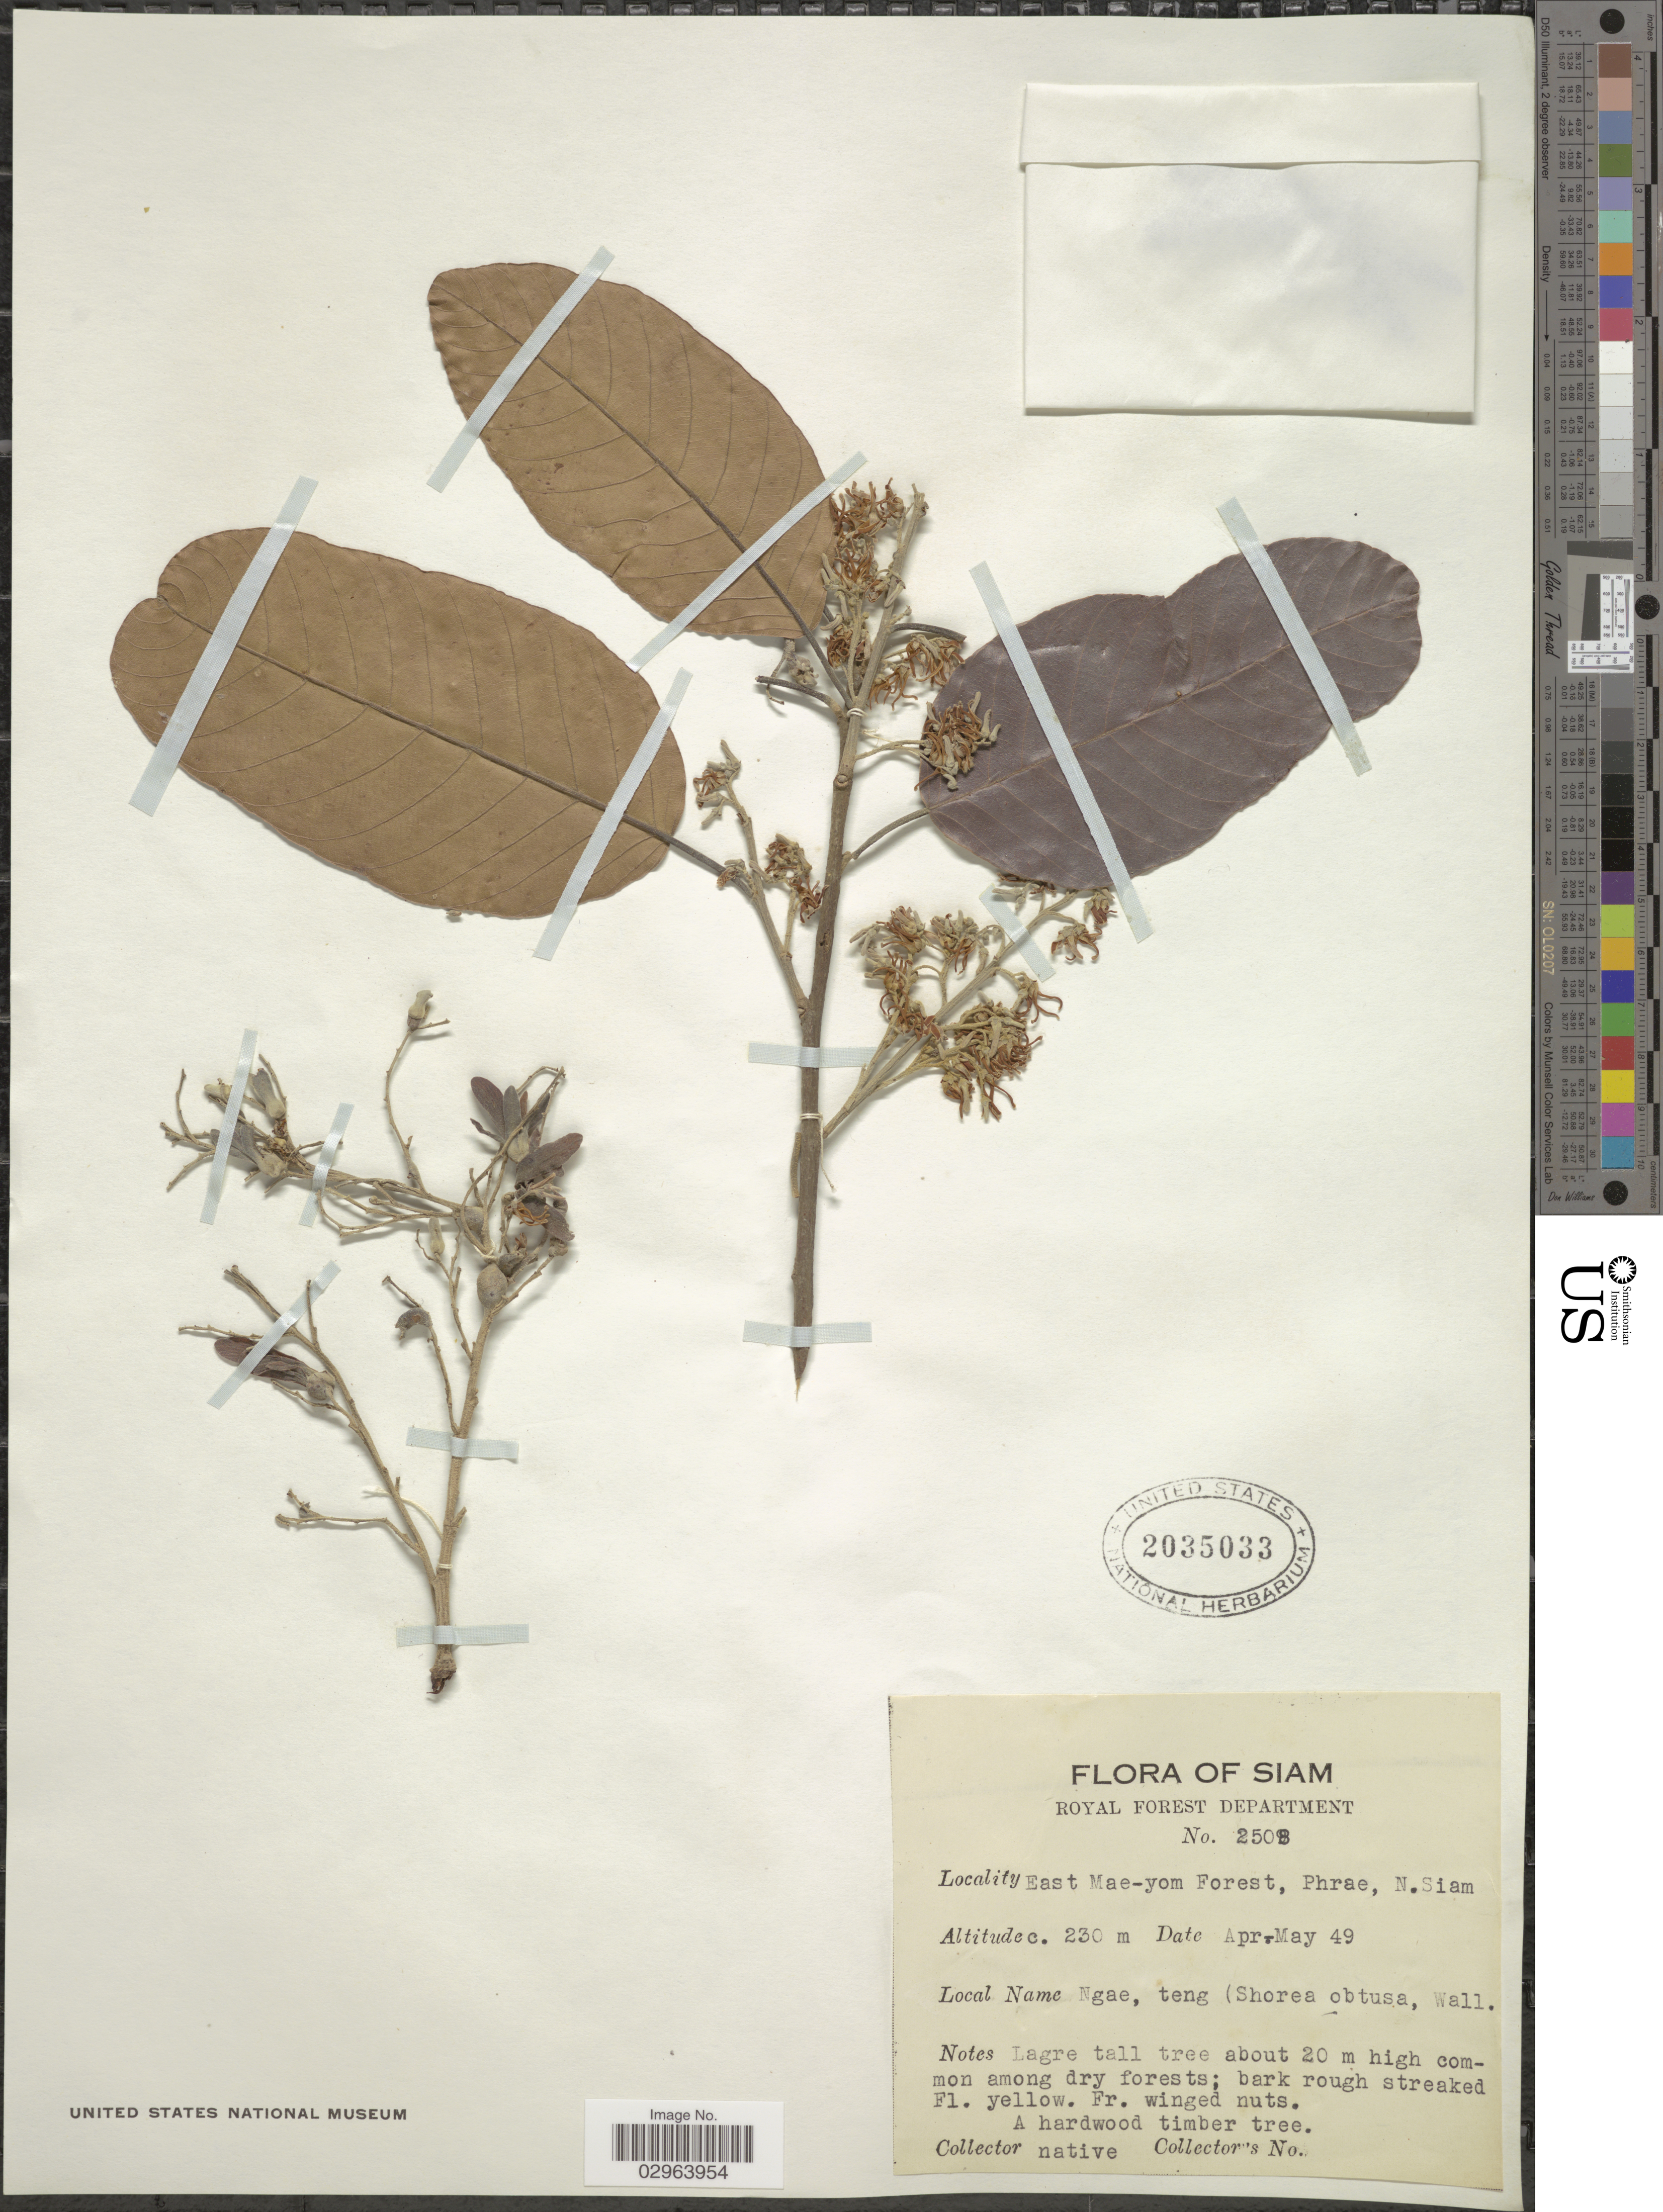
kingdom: Plantae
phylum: Tracheophyta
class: Magnoliopsida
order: Malvales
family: Dipterocarpaceae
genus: Shorea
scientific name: Shorea obtusa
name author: Wall.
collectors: Native collector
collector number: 2508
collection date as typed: Transcribed d/m/y: /4/49 to /5/49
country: Thailand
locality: Siam, East Mae-yom Forest, Phrae, N. Siam.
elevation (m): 230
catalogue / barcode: US 2035033